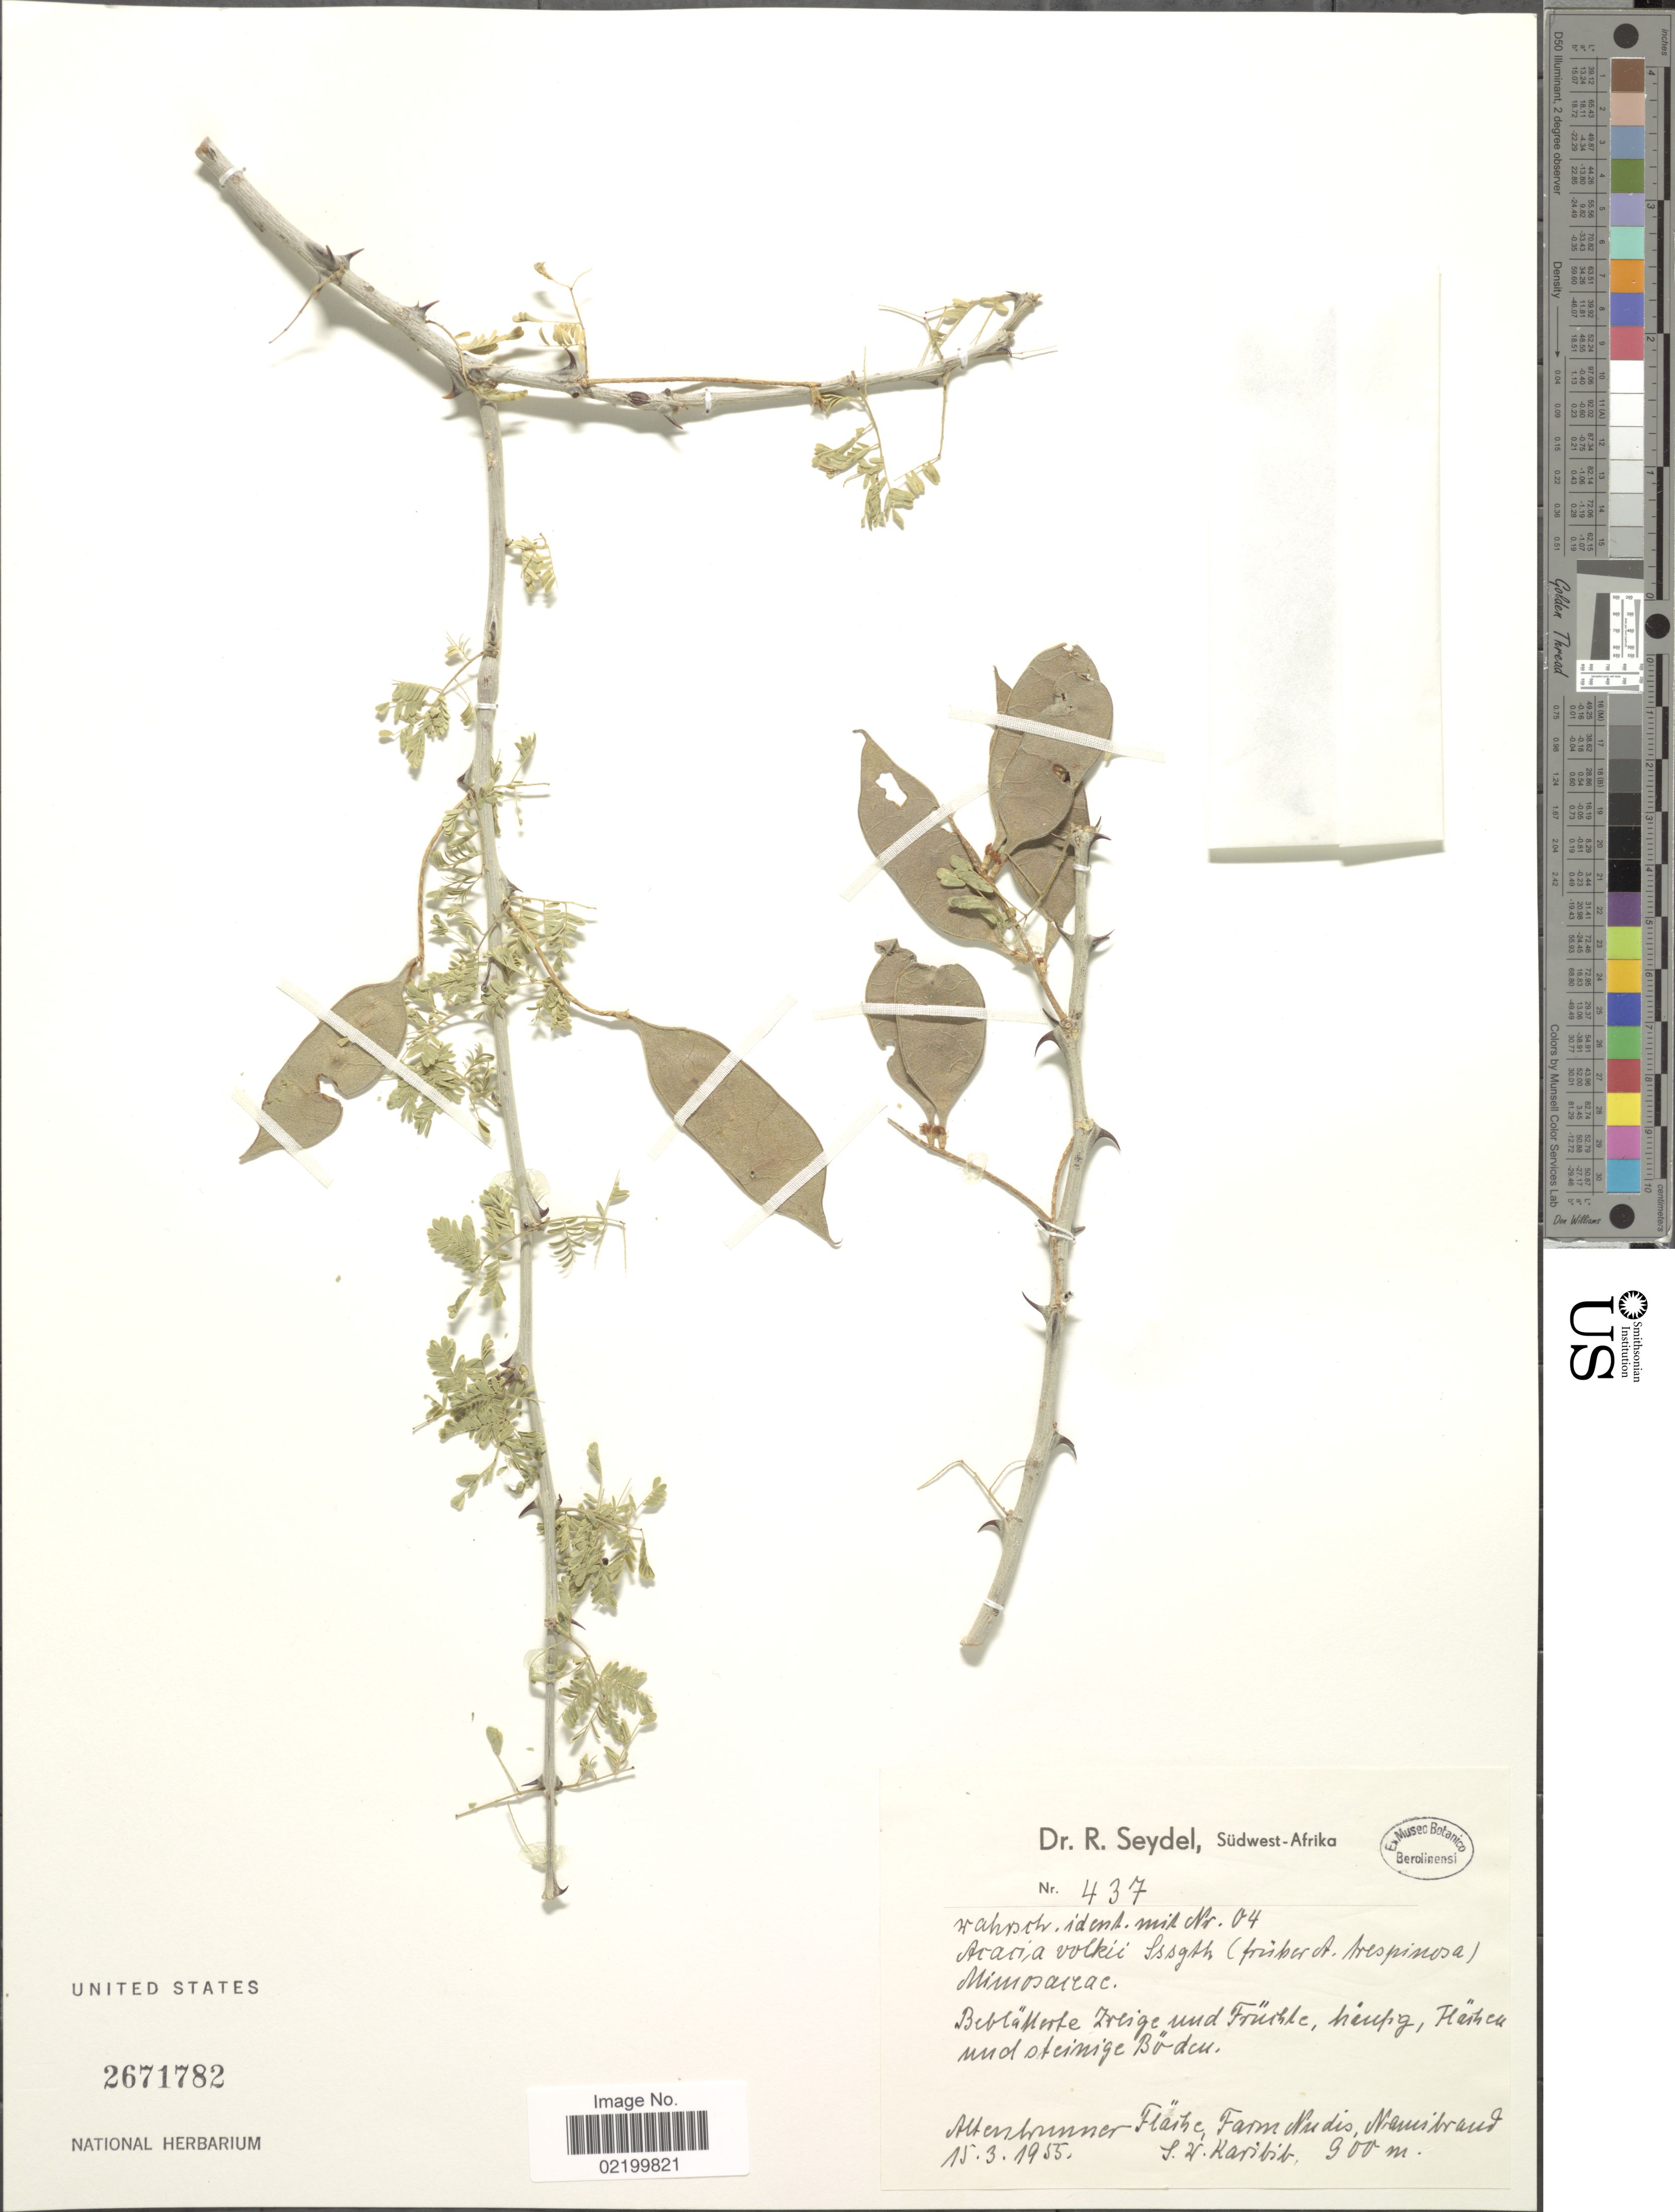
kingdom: Plantae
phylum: Tracheophyta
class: Magnoliopsida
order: Fabales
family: Fabaceae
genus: Senegalia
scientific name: Senegalia senegal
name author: (L.) Britton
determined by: Strong, M. T., (US), Smithsonian Institution - National Museum of Natural History (UNITED STATES)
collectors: R. Seydel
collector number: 437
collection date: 1955-03-15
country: Namibia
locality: Farm Nudis, Namibrand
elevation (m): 900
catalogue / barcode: US 2671782